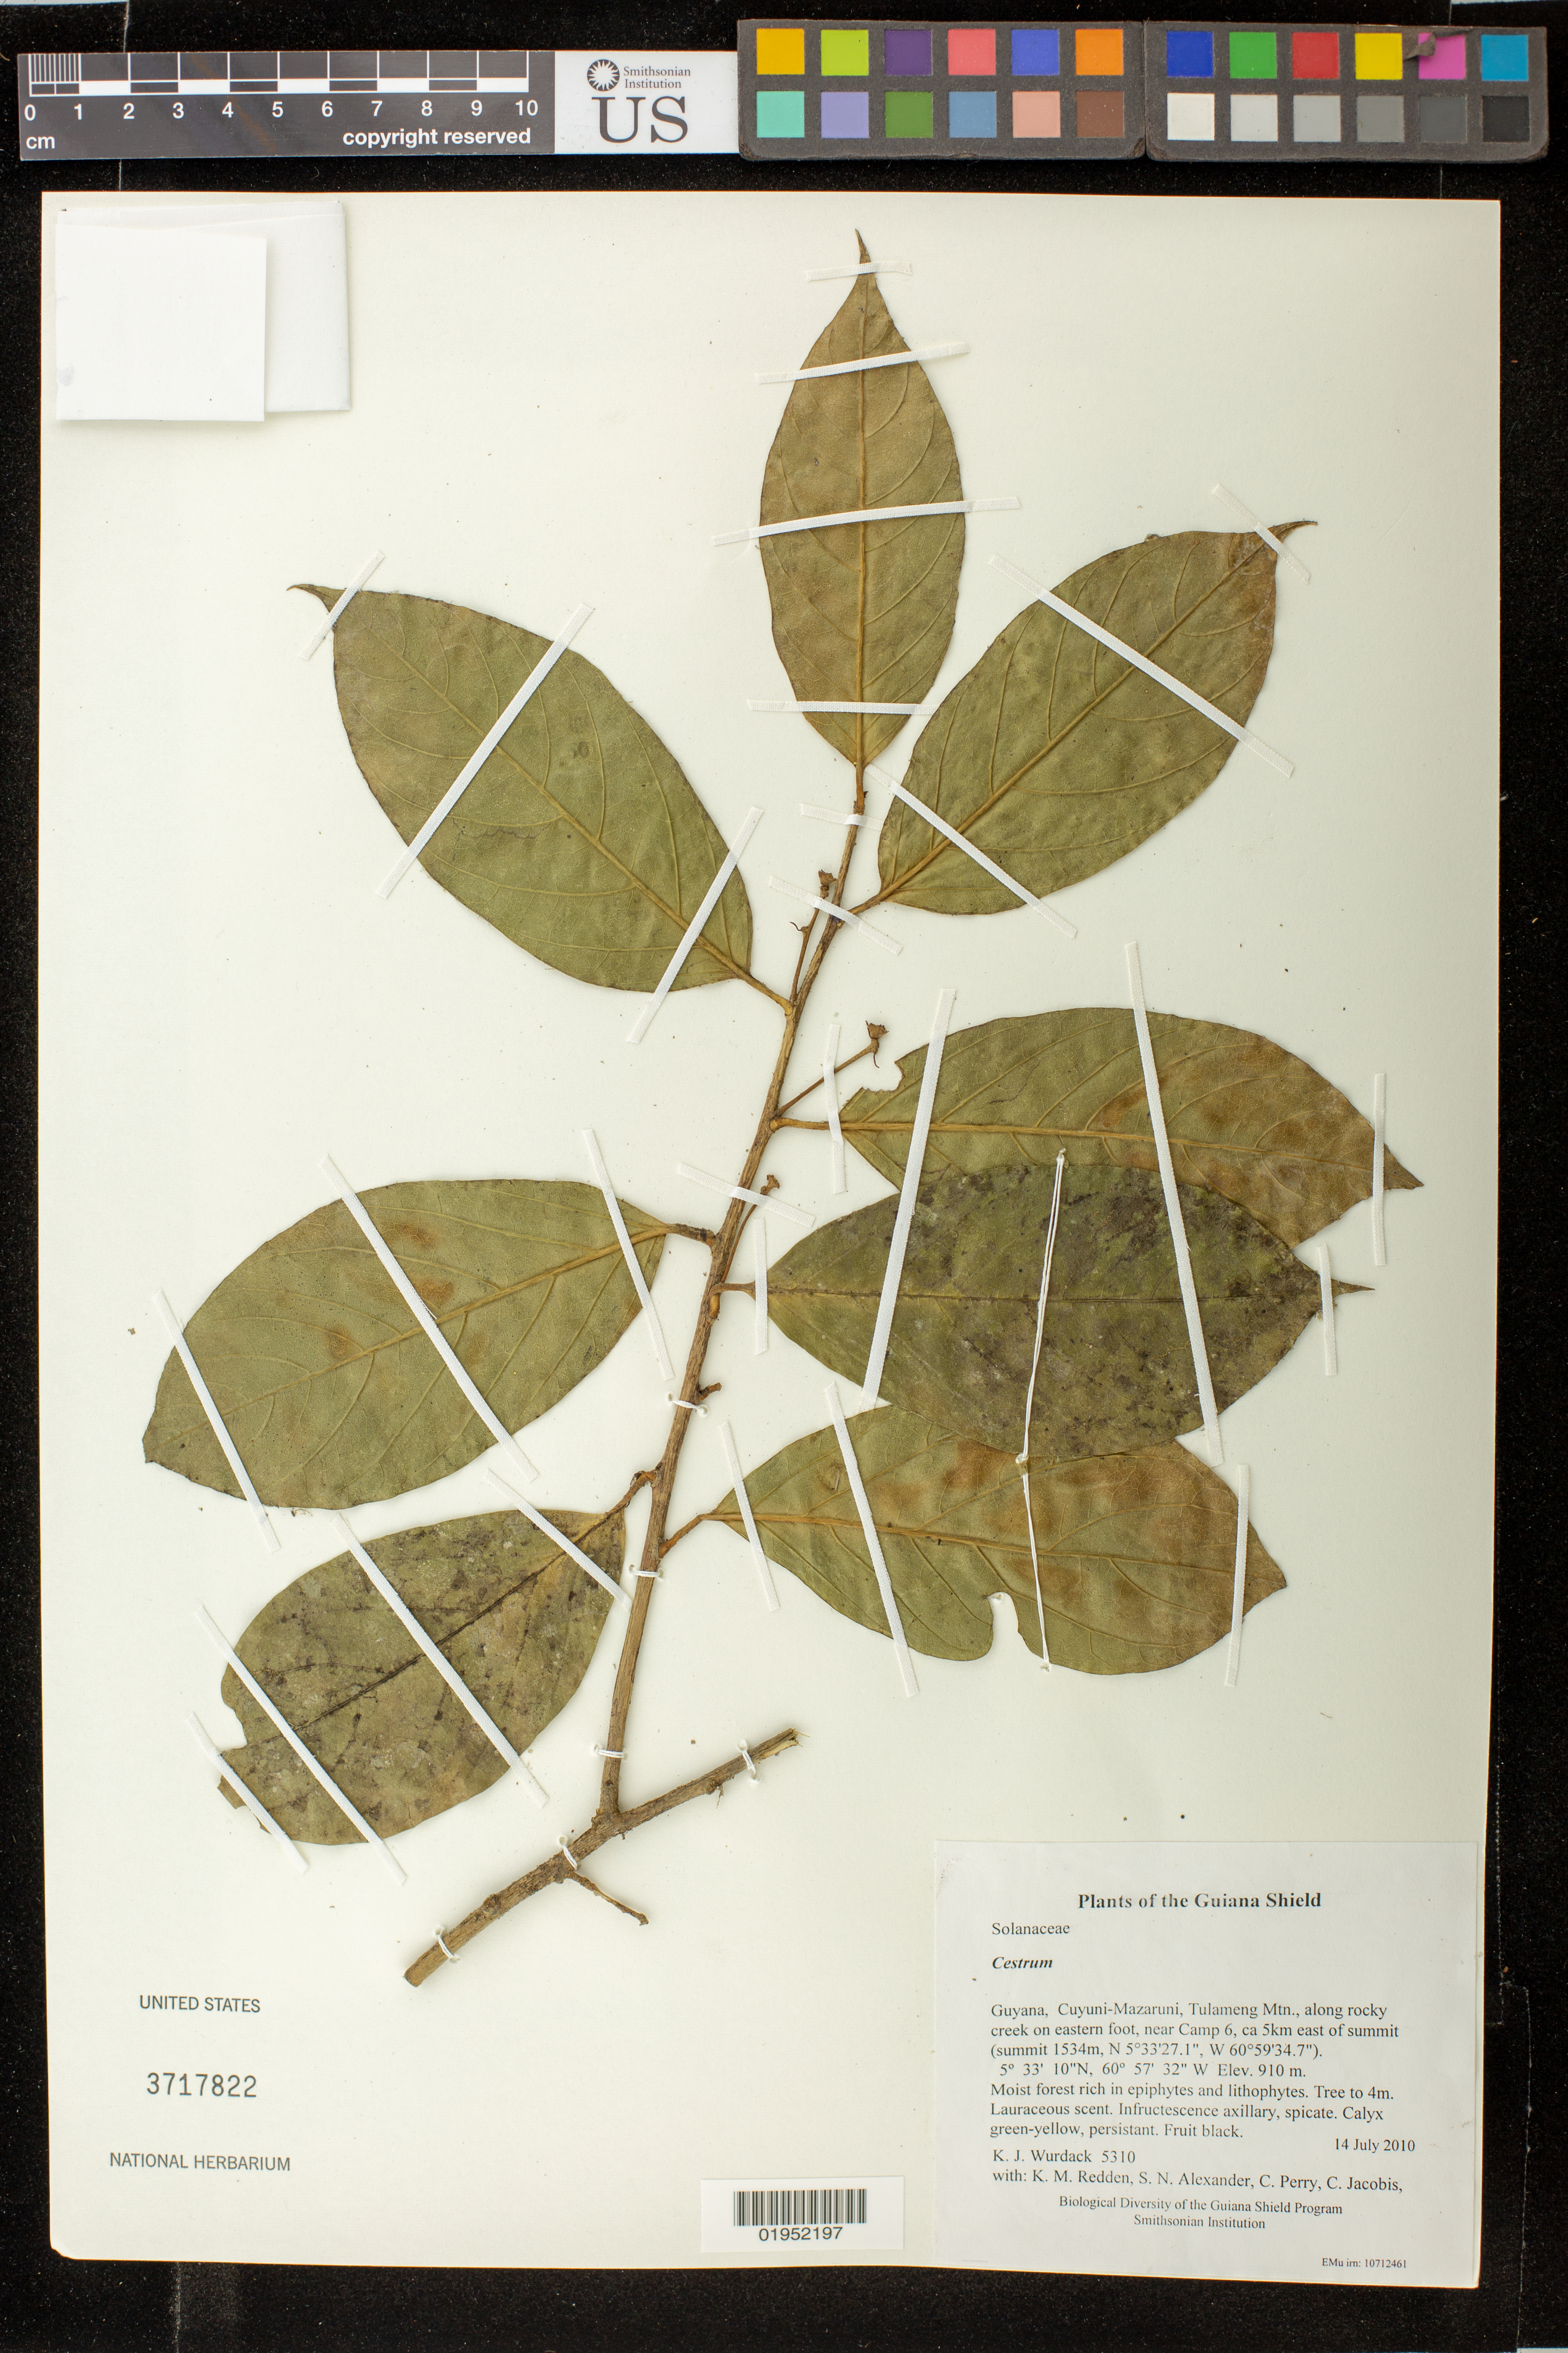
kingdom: Plantae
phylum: Tracheophyta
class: Magnoliopsida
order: Solanales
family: Solanaceae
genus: Cestrum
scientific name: Cestrum sp.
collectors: K. Wurdack, K. M. Redden, S. N. Alexander, C. Perry, C. Jacobis, D. Hunter, V. Roland & H. Hunter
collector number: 5310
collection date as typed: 14 July 2010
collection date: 2010-07-14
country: Guyana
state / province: Cuyuni-Mazaruni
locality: Tulameng Mtn., along rocky creek on eastern foot, near Camp 6, ca 5km east of summit (summit 1534m, N 5°33'27.1", W 60°59'34.7")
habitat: Moist forest rich in epiphytes and lithophytes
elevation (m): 910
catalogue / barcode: US 3717822